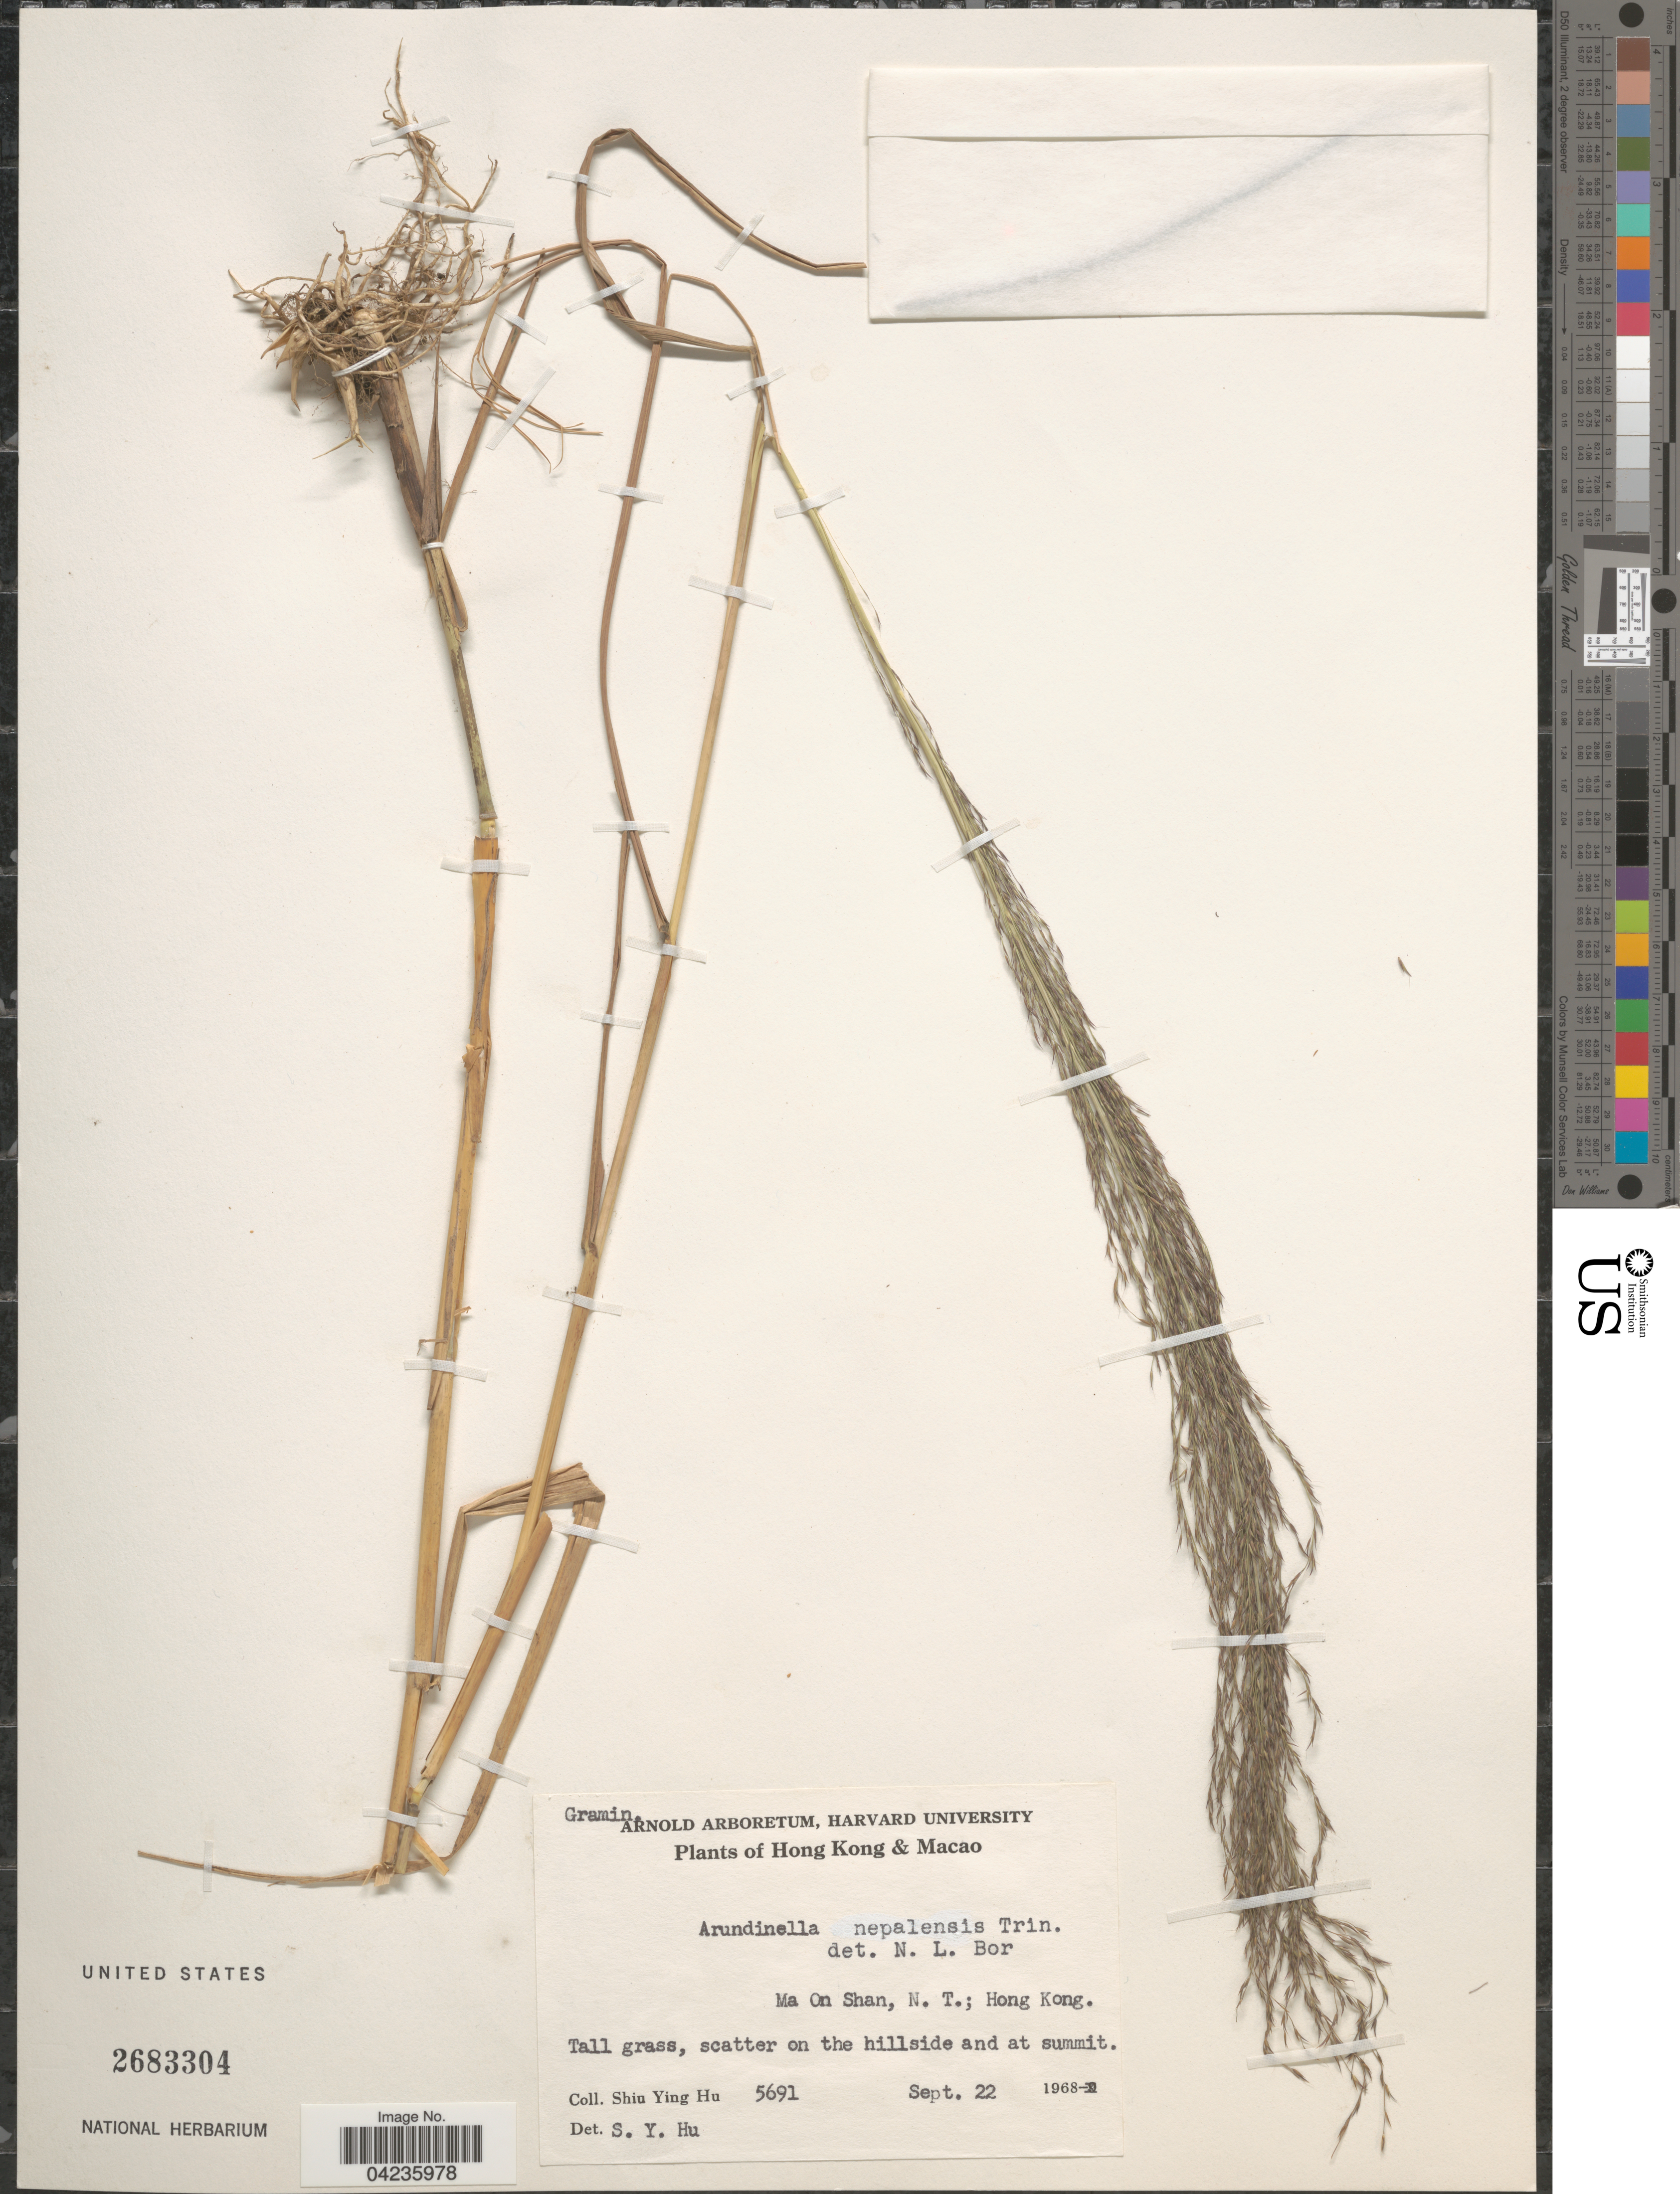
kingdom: Plantae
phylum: Tracheophyta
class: Liliopsida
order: Poales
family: Poaceae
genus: Arundinella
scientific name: Arundinella nepalensis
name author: Trin.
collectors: S. Y. Hu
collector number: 5691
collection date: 1968-09-22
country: China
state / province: Hong Kong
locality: Ma On Shan, N. T.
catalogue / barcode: US 2683304